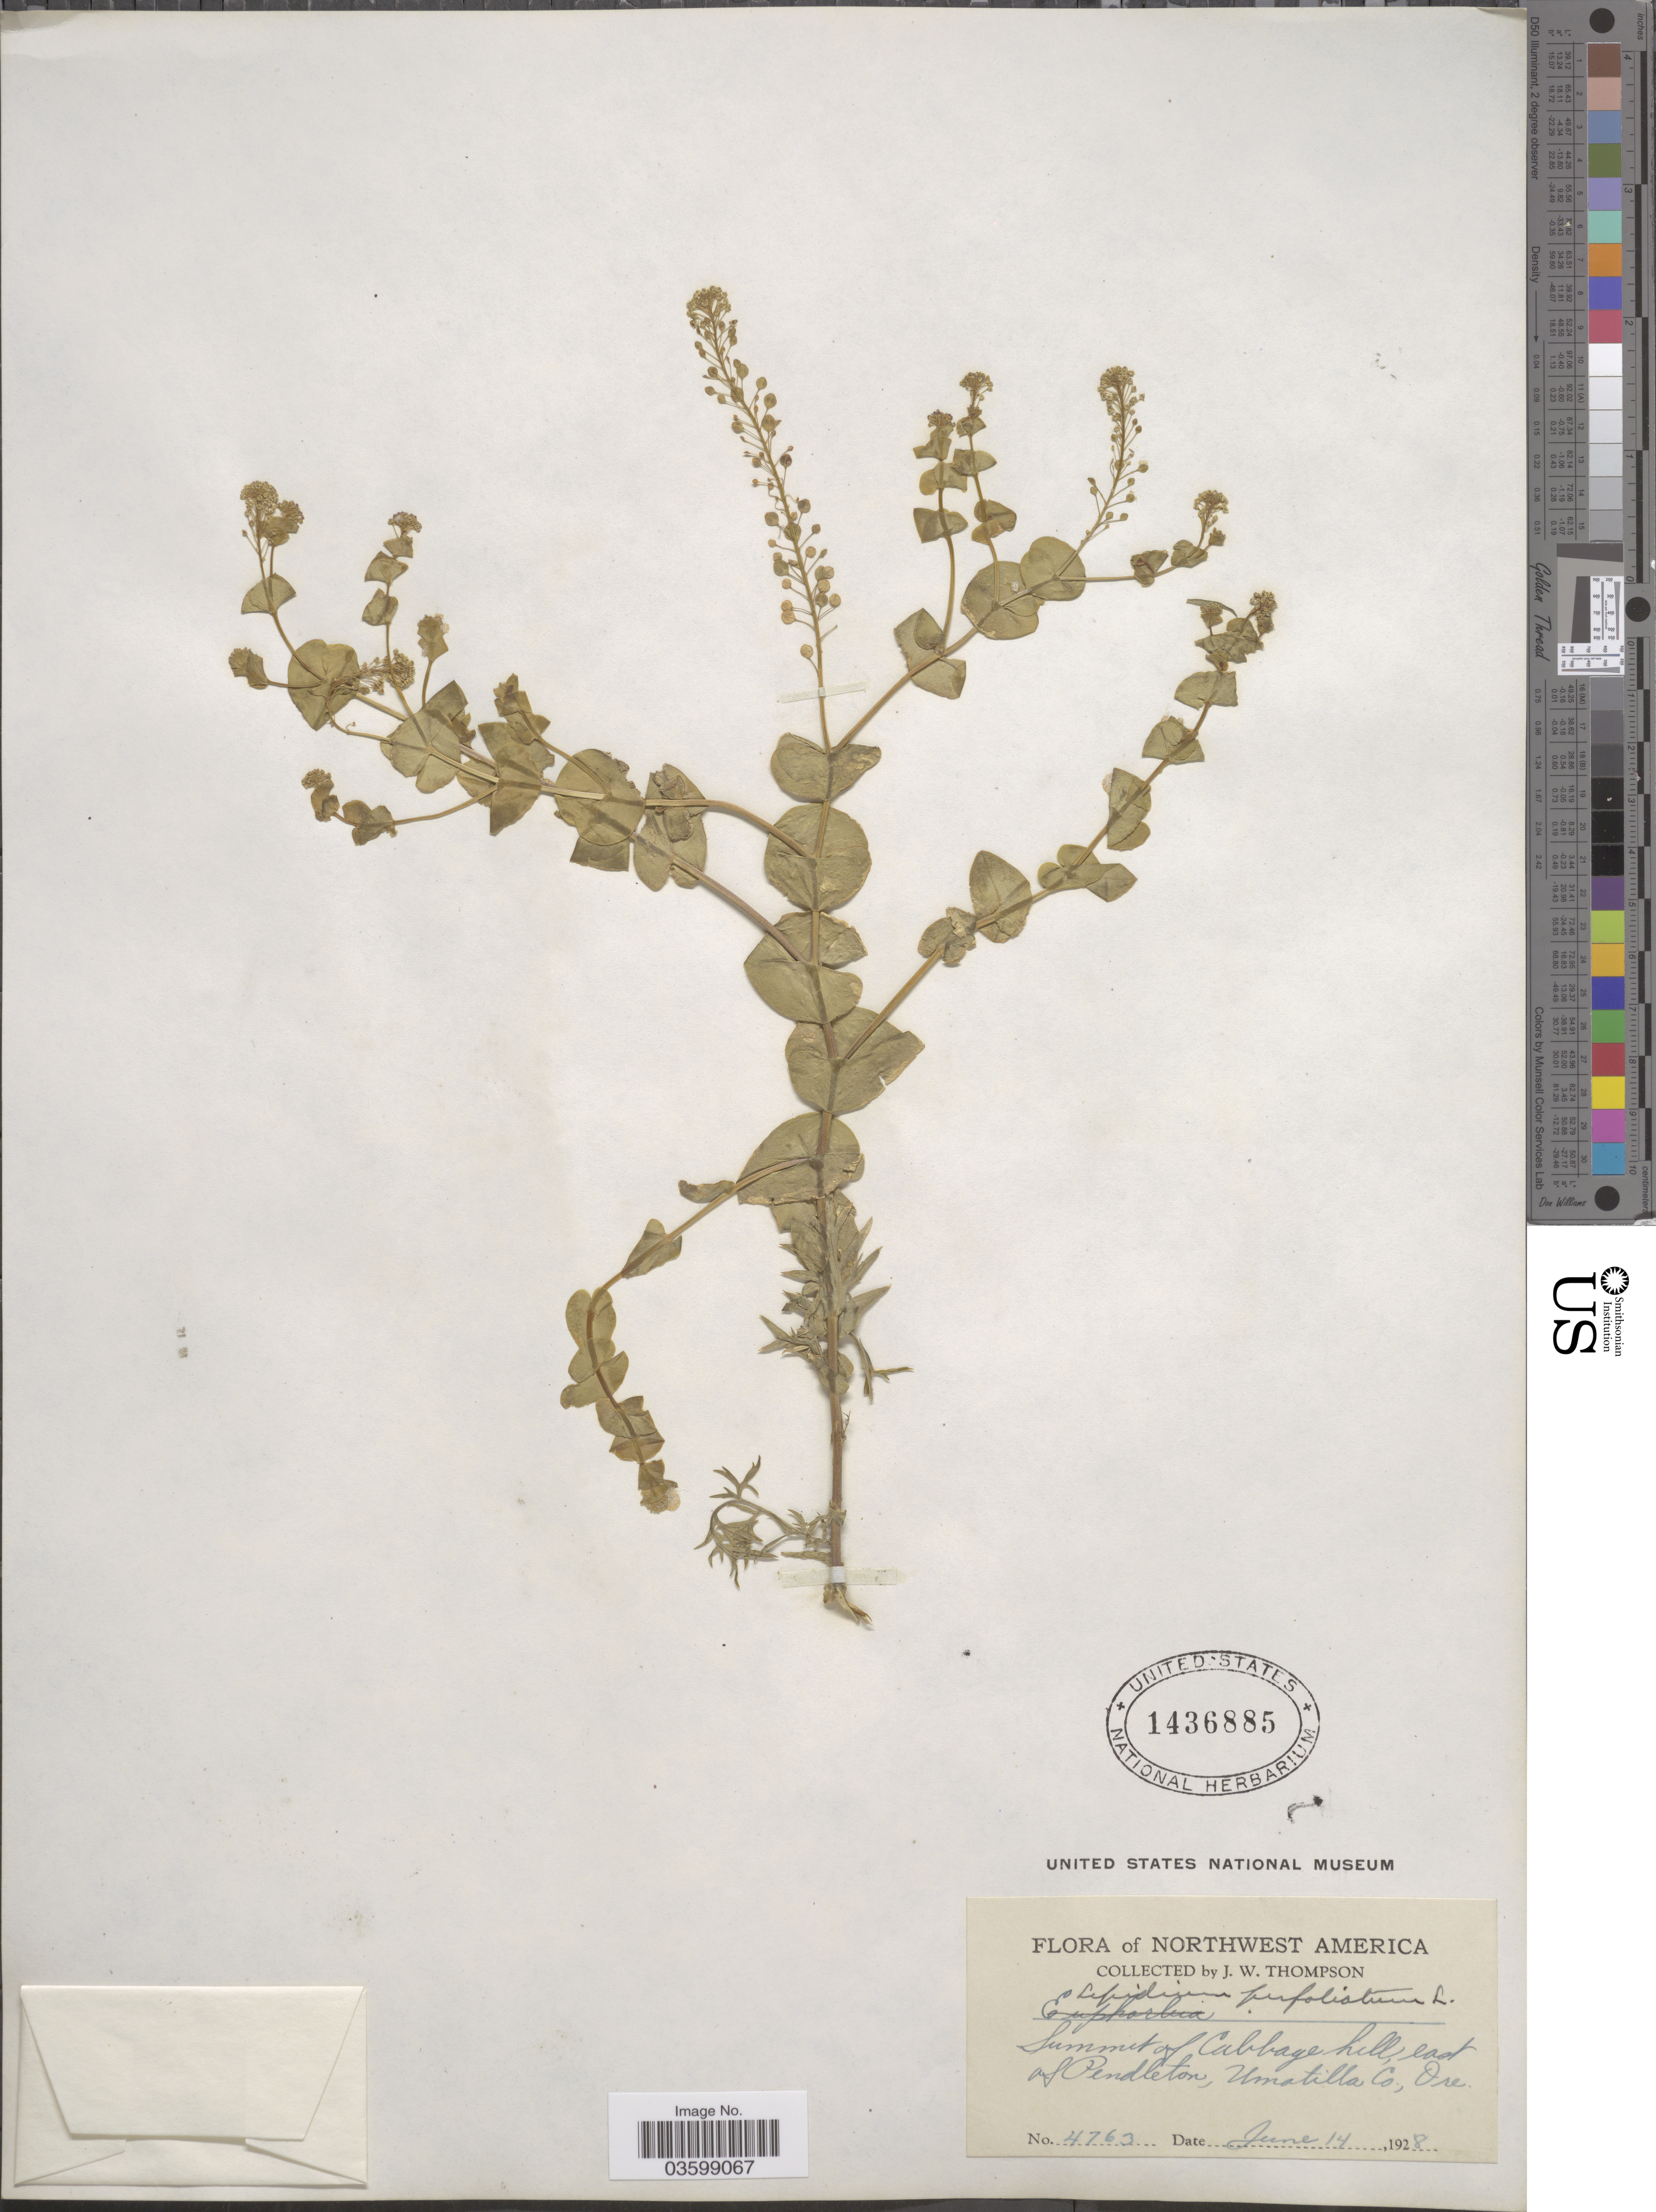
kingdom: Plantae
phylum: Tracheophyta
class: Magnoliopsida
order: Brassicales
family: Brassicaceae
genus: Lepidium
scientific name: Lepidium perfoliatum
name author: L.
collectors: J. Thompson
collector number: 4763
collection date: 1928-06-14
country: United States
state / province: Oregon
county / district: Umatilla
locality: Northwest America. Summit of Cabbage hill, east of Pendleton, Umatilla Co.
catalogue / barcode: US 1436885